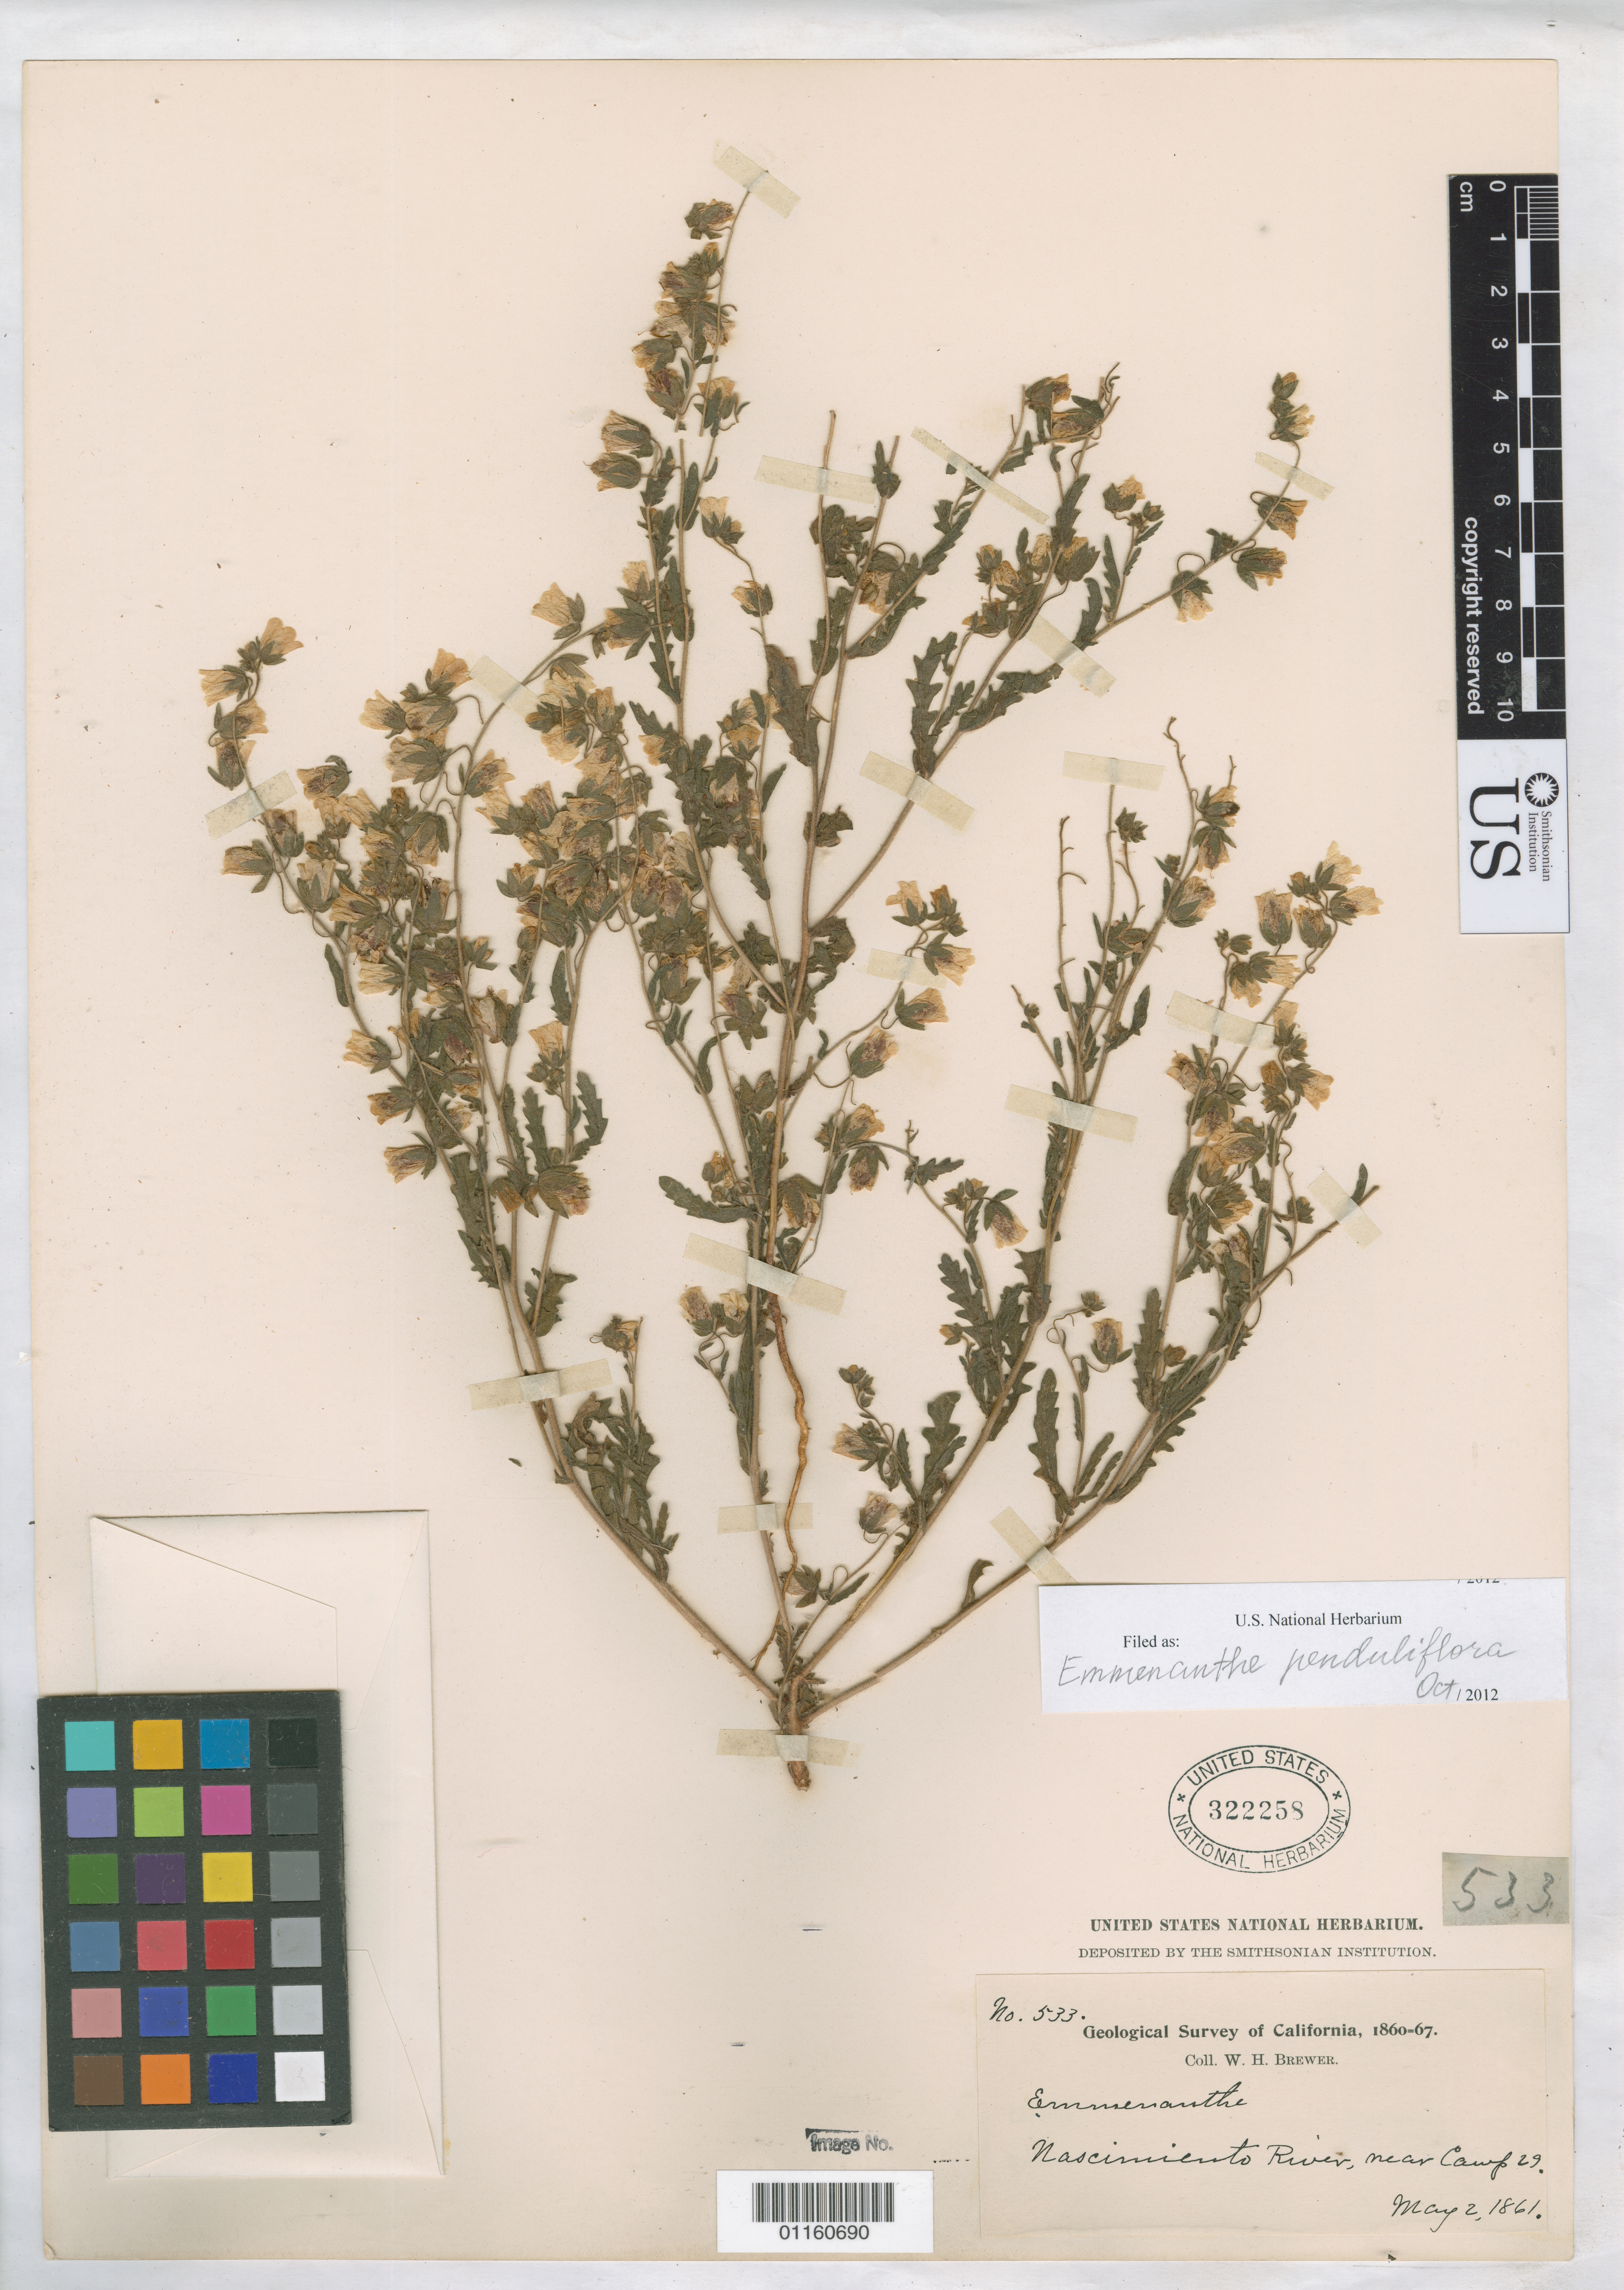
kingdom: Plantae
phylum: Tracheophyta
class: Magnoliopsida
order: Boraginales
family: Hydrophyllaceae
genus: Emmenanthe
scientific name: Emmenanthe penduliflora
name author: Benth.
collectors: W. H. Brewer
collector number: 533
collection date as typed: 2 May 1861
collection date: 1861-05-02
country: United States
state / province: California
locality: Nacimiento River, near camp 29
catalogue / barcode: US 322258